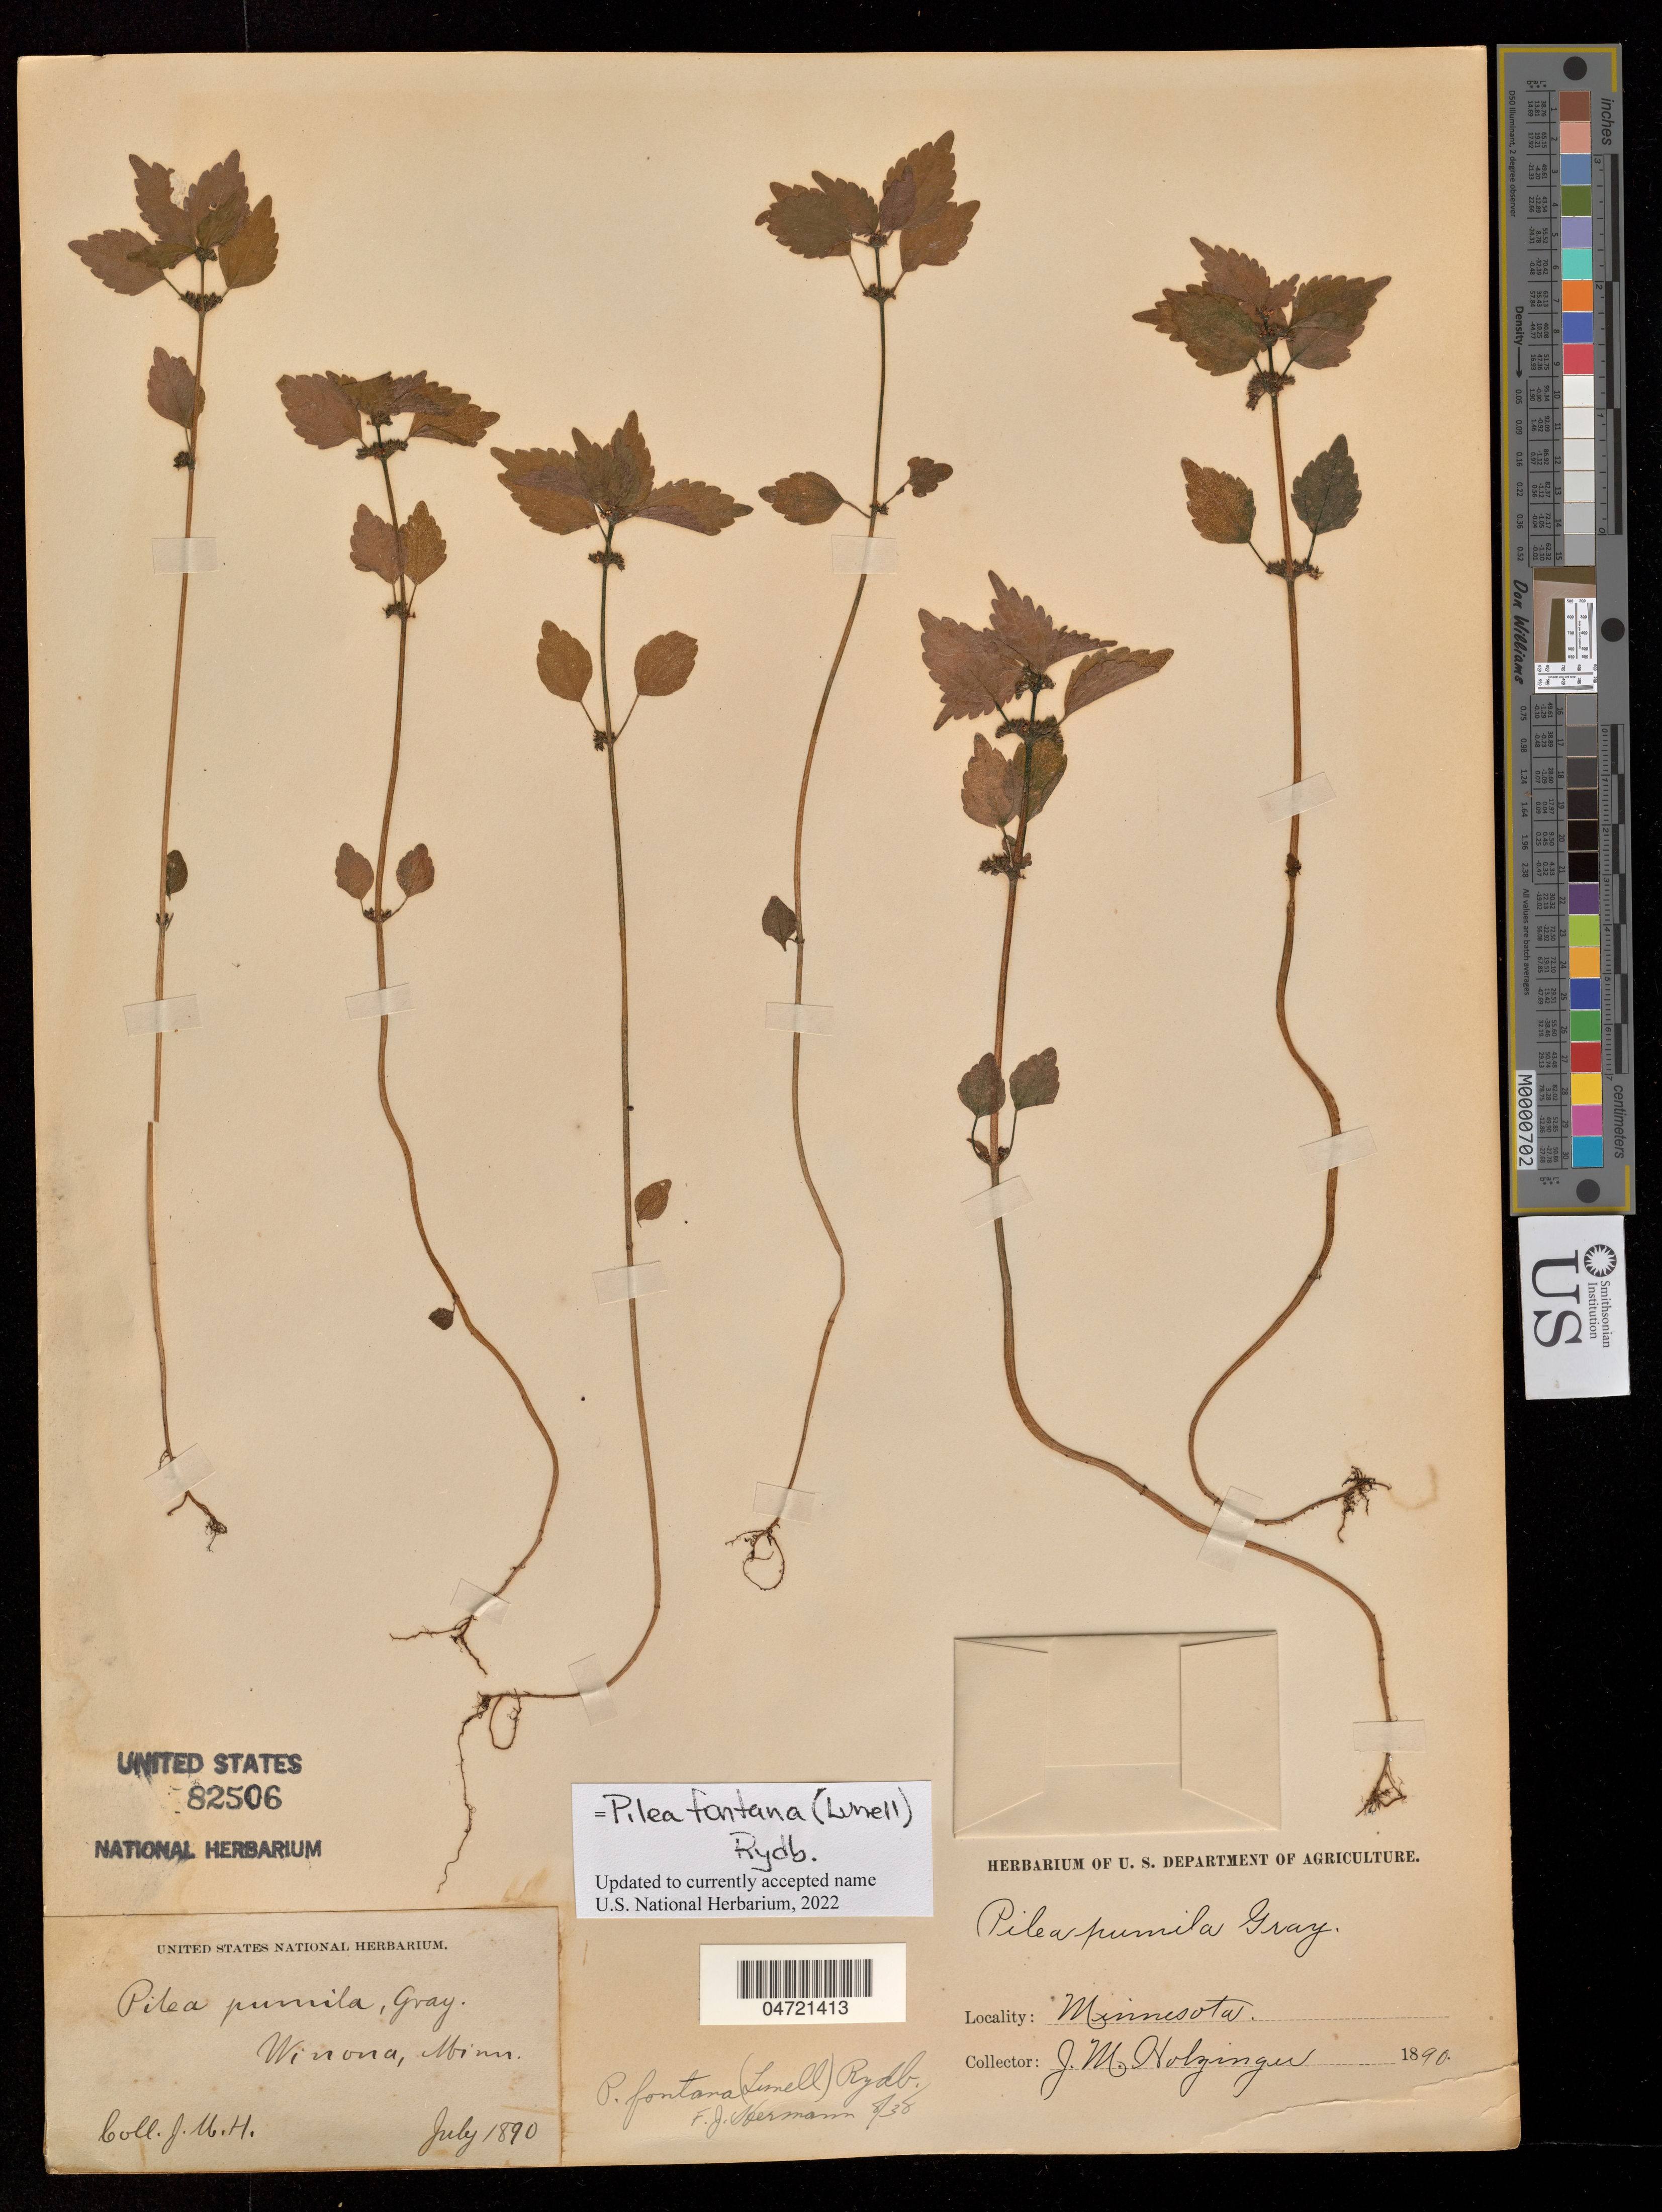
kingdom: Plantae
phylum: Tracheophyta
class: Magnoliopsida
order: Rosales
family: Urticaceae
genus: Pilea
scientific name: Pilea fontana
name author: (Lunell) Rydb.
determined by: Hermann, F. J.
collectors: J. M. Holzinger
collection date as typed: Jul 1890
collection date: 1890-07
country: United States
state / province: Minnesota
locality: Winona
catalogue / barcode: US 82506